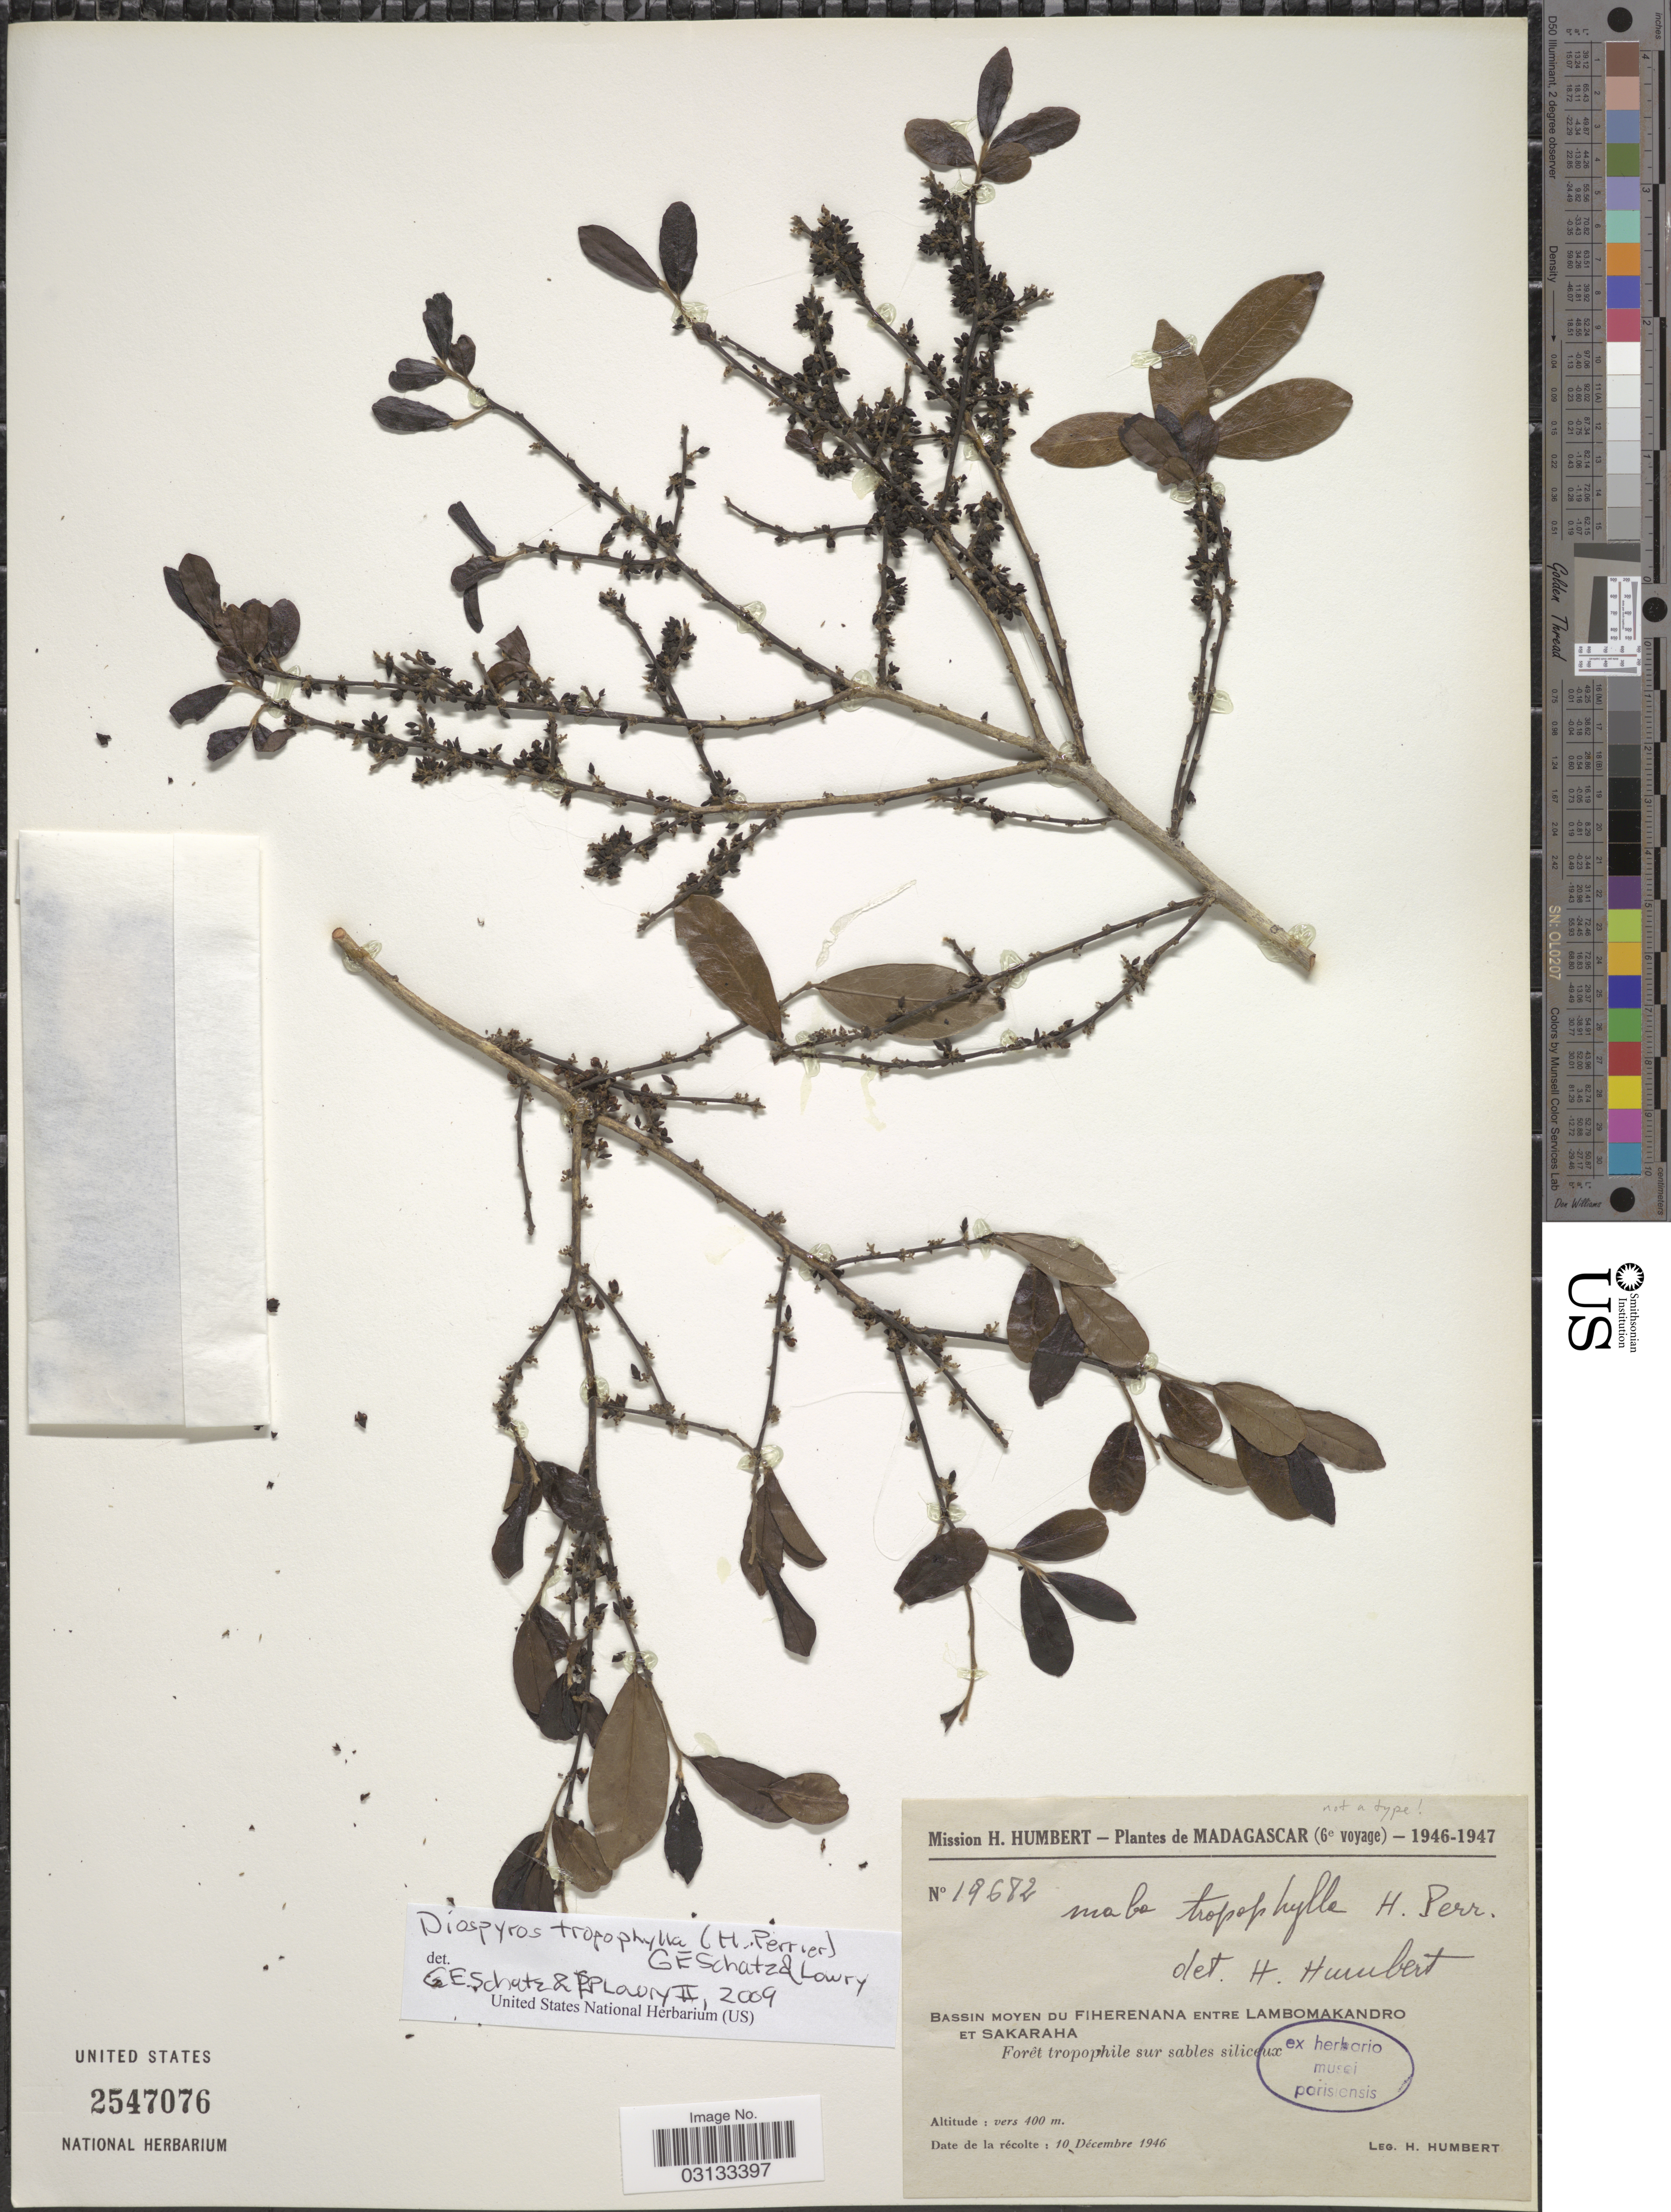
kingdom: Plantae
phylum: Tracheophyta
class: Magnoliopsida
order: Ericales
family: Ebenaceae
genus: Diospyros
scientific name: Diospyros tropophylla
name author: (H. Perrier) G.E. Schatz & Lowry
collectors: H. Humbert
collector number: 19682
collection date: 1946-12-10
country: Madagascar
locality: Bassin Moyen du Fiherenana entre Lambomakandro et Sakaraha.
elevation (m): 400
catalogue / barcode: US 2547076